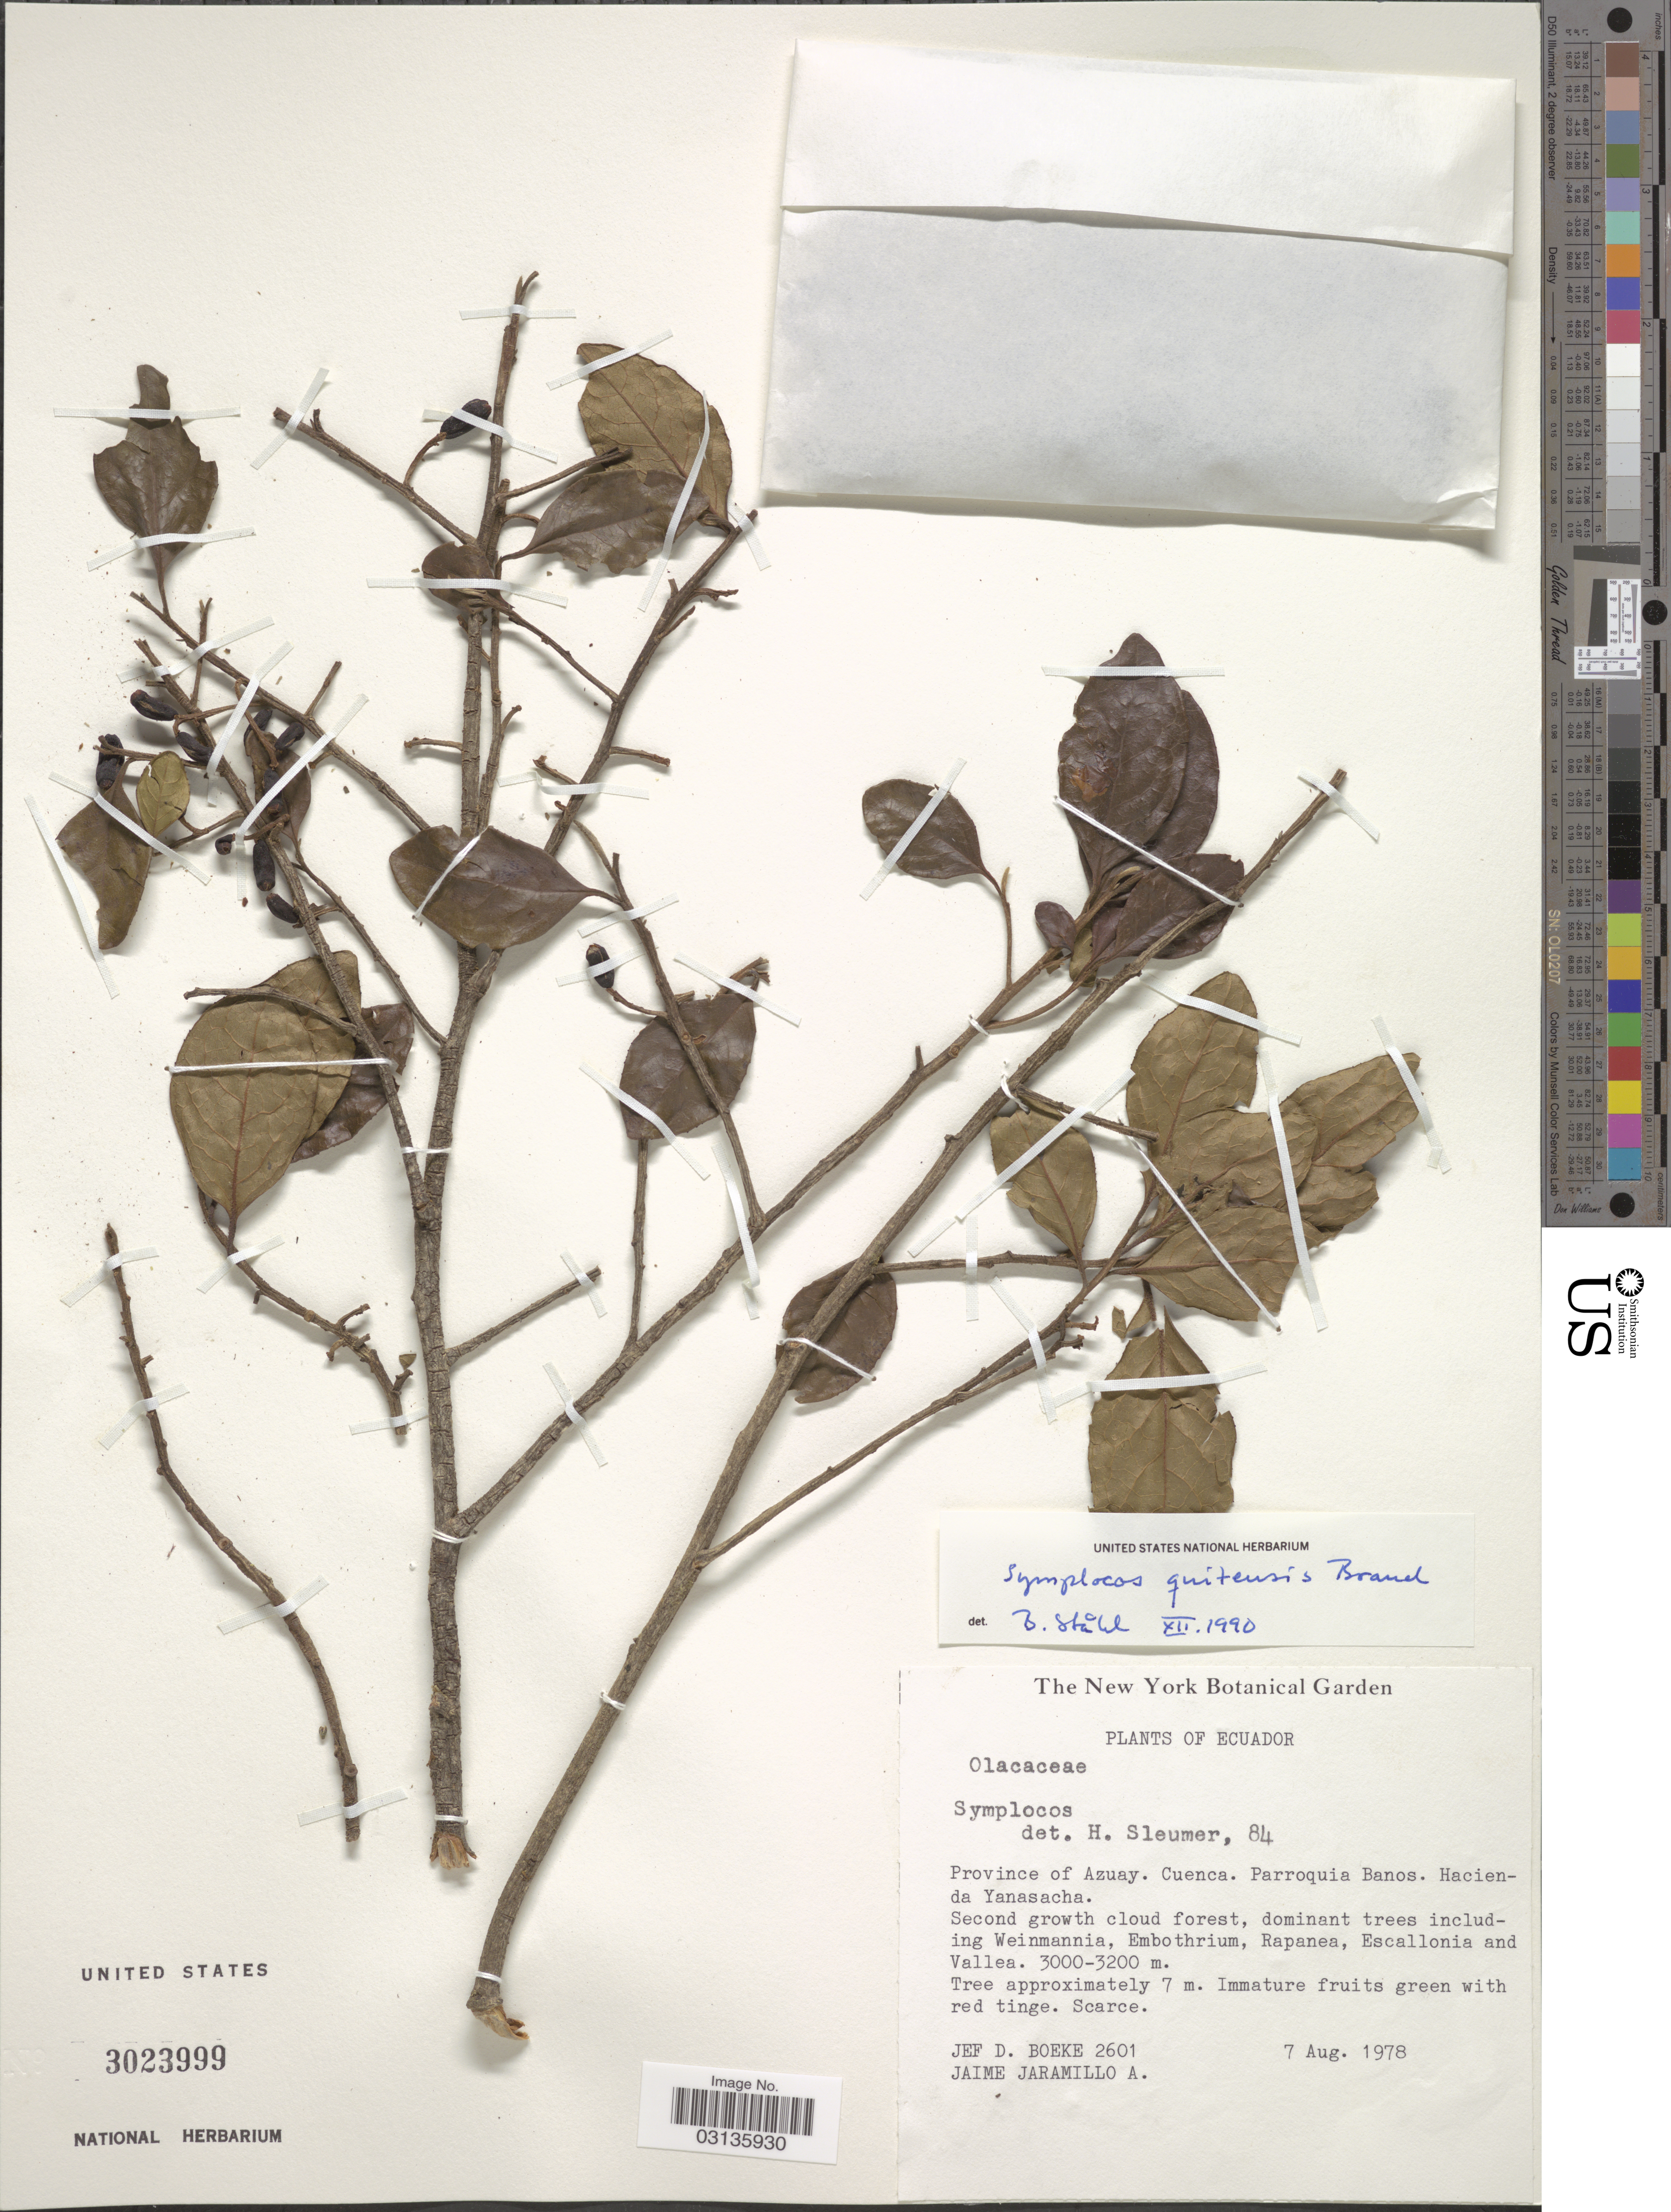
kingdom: Plantae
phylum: Tracheophyta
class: Magnoliopsida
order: Ericales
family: Symplocaceae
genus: Symplocos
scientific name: Symplocos quitensis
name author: Brand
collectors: J. Boeke & J. L. Jaramillo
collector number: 2601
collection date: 1978-08-07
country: Ecuador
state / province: Azuay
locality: Province of Azuay. Cuenca. Parroquia Banos. Hacienda Yanasacha.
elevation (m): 3000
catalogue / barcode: US 3023999